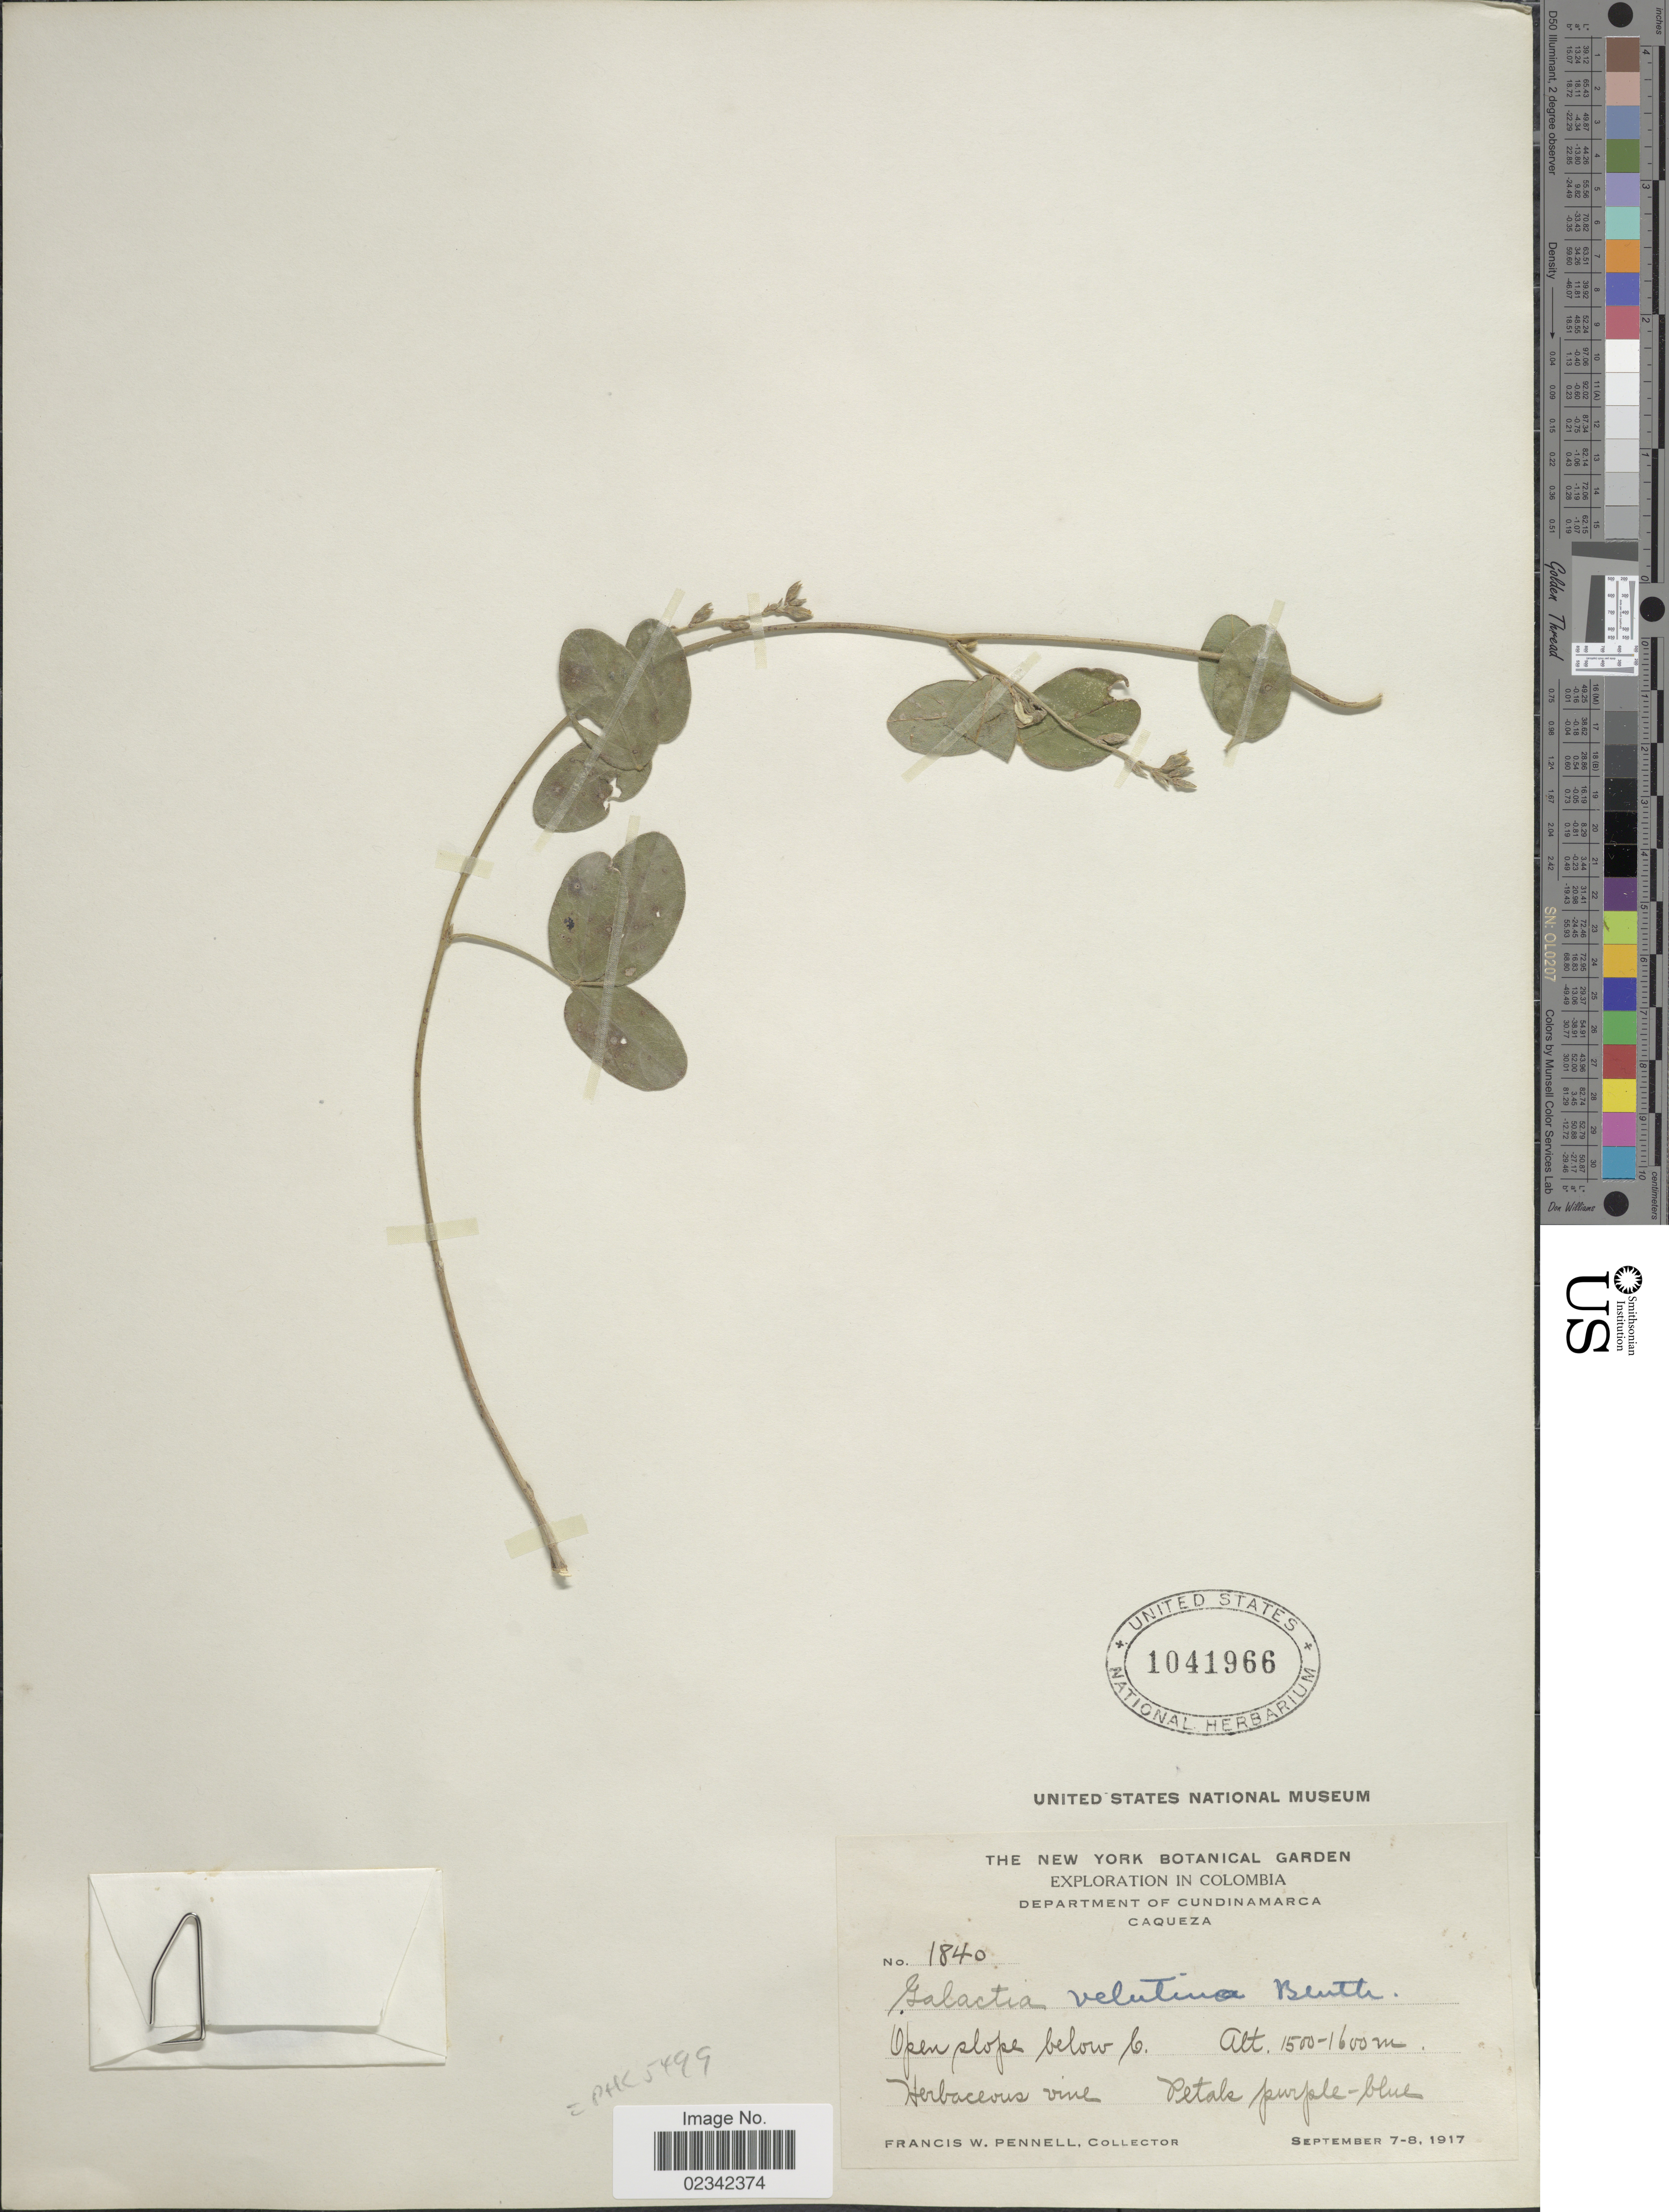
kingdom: Plantae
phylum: Tracheophyta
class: Magnoliopsida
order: Fabales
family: Fabaceae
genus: Galactia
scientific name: Galactia striata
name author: (Jacq.) Urb.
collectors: F. W. Pennell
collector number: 1840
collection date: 1917-09-07/1917-09-08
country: Colombia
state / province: Cundinamarca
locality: Caqueza, open slope below C.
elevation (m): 1500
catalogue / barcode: US 1041966